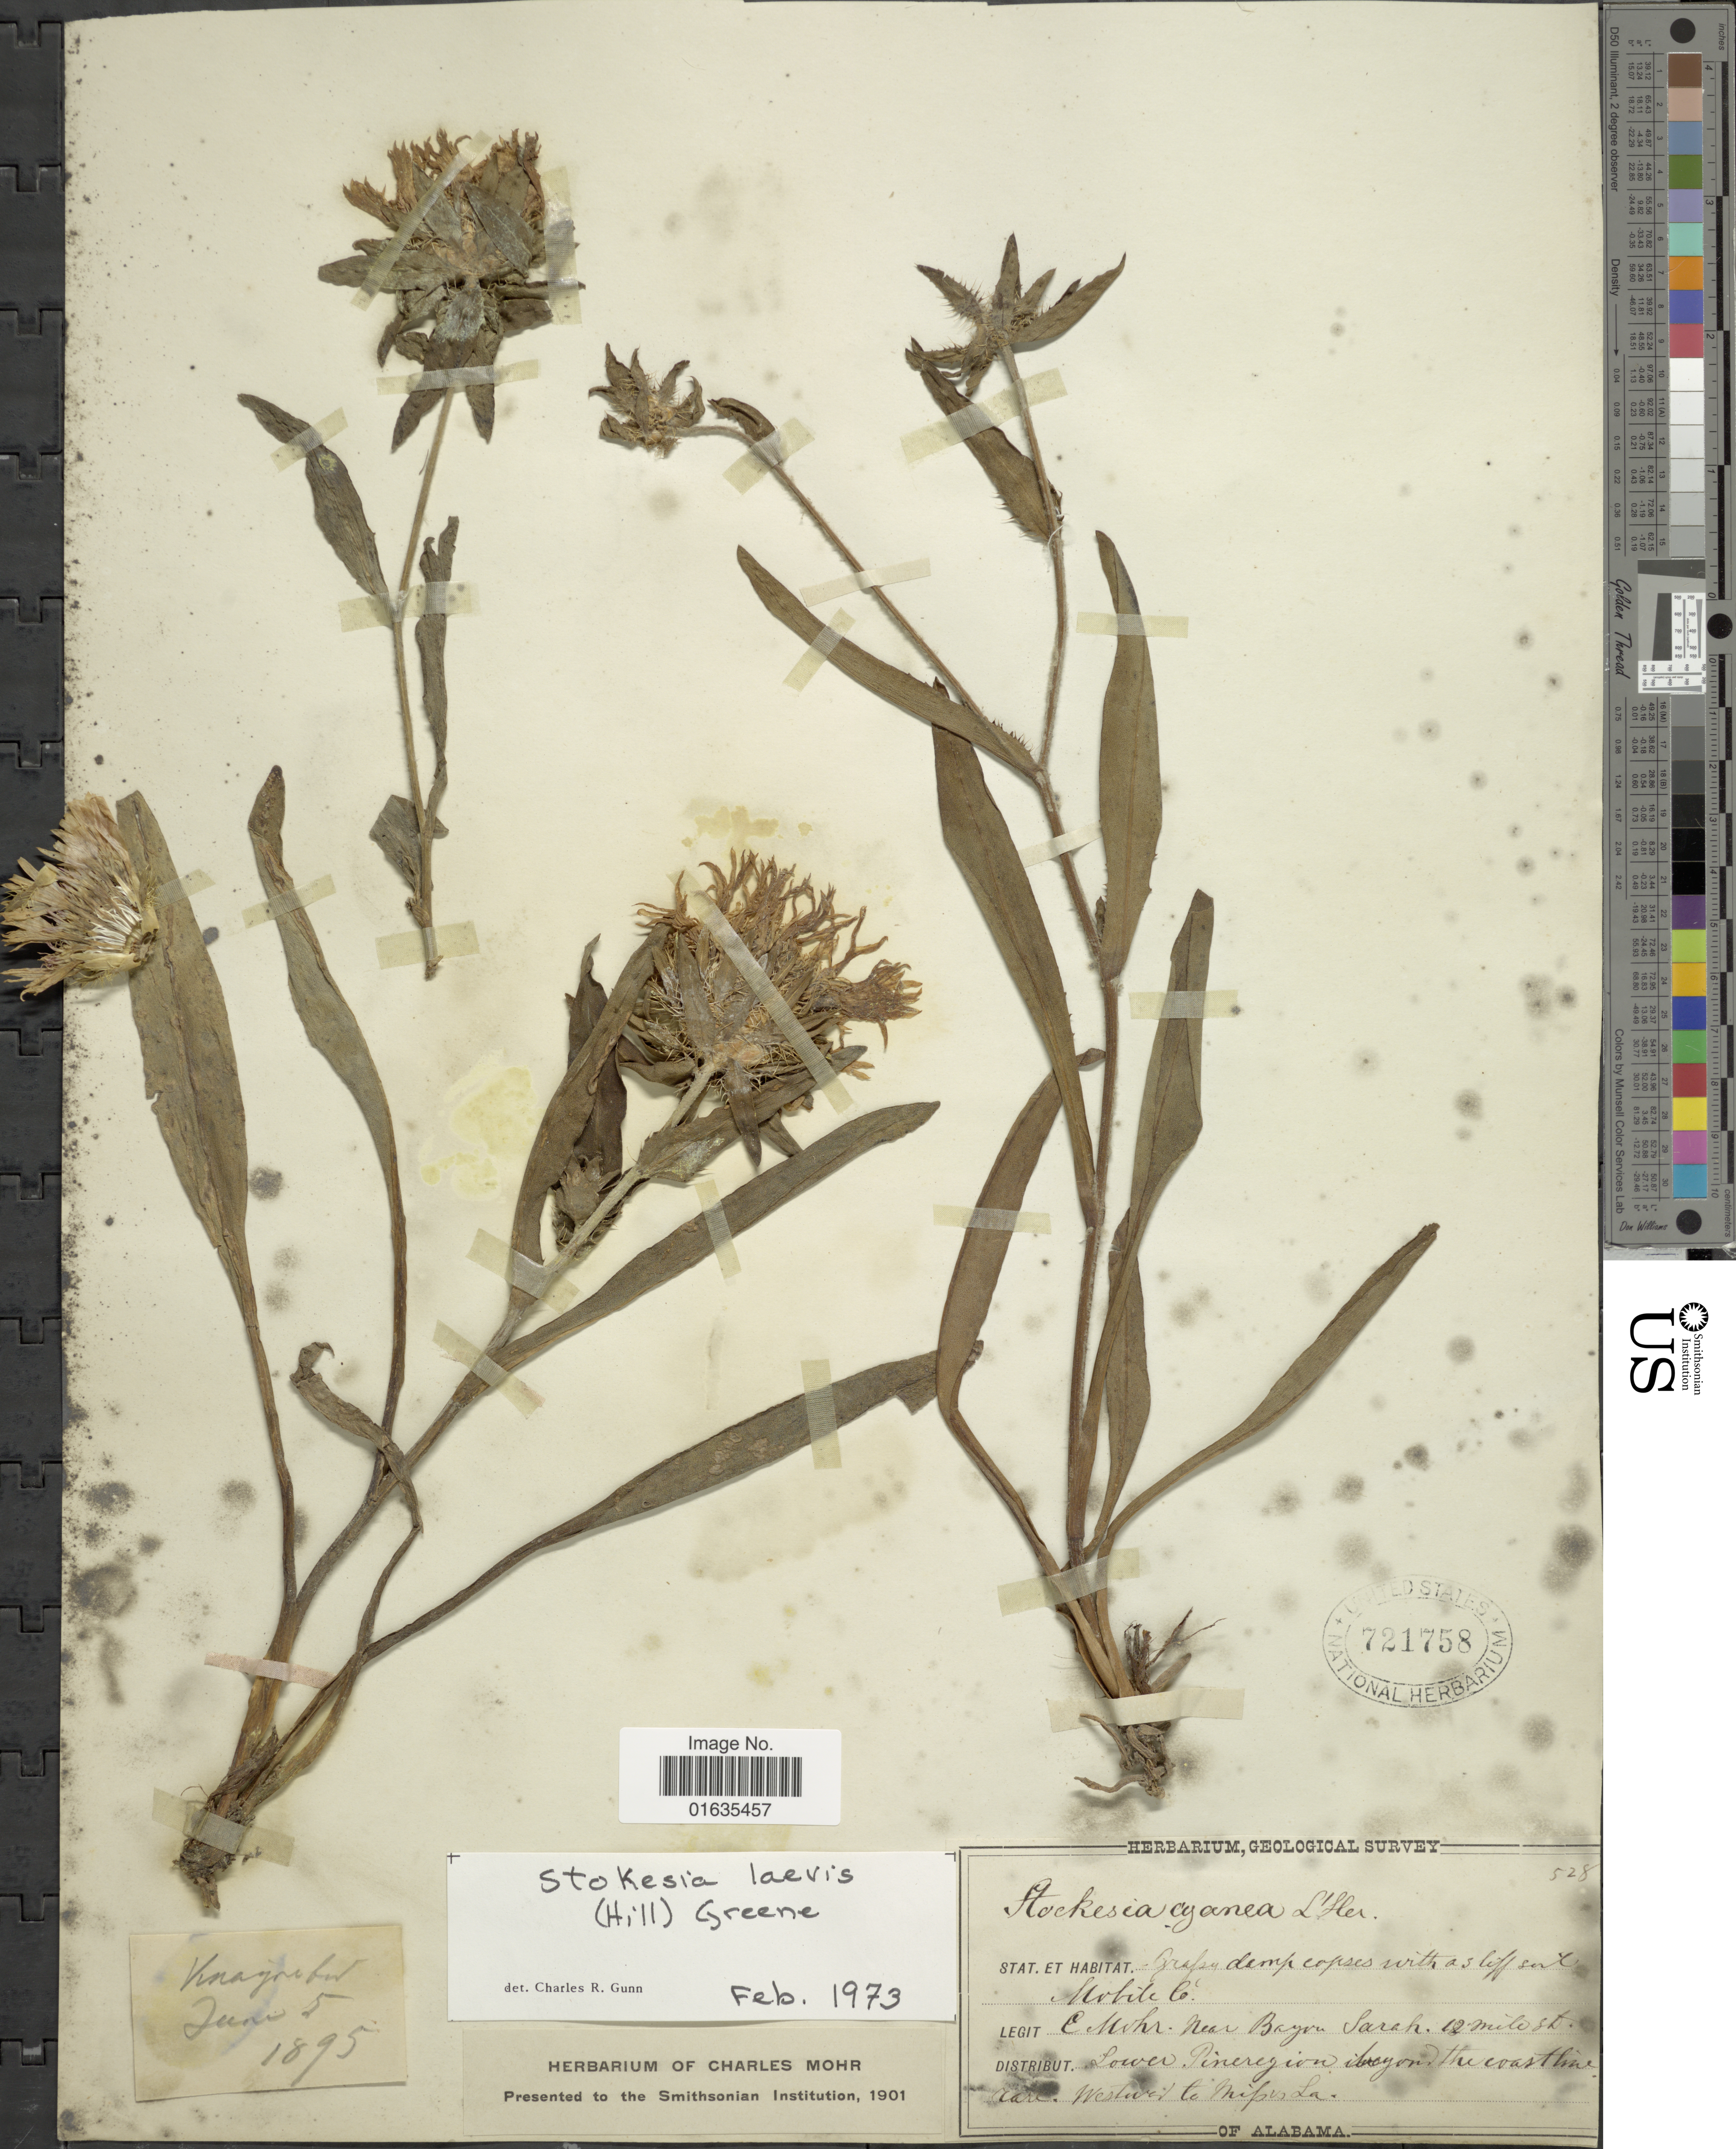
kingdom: Plantae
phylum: Tracheophyta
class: Magnoliopsida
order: Asterales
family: Asteraceae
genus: Stokesia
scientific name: Stokesia laevis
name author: (Hill) Greene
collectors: C. T. Mohr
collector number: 528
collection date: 1895-06-05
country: United States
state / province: Louisiana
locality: Near Bayou Sarah, 12 mile lower Pineregion beyond coast line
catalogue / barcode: US 721758